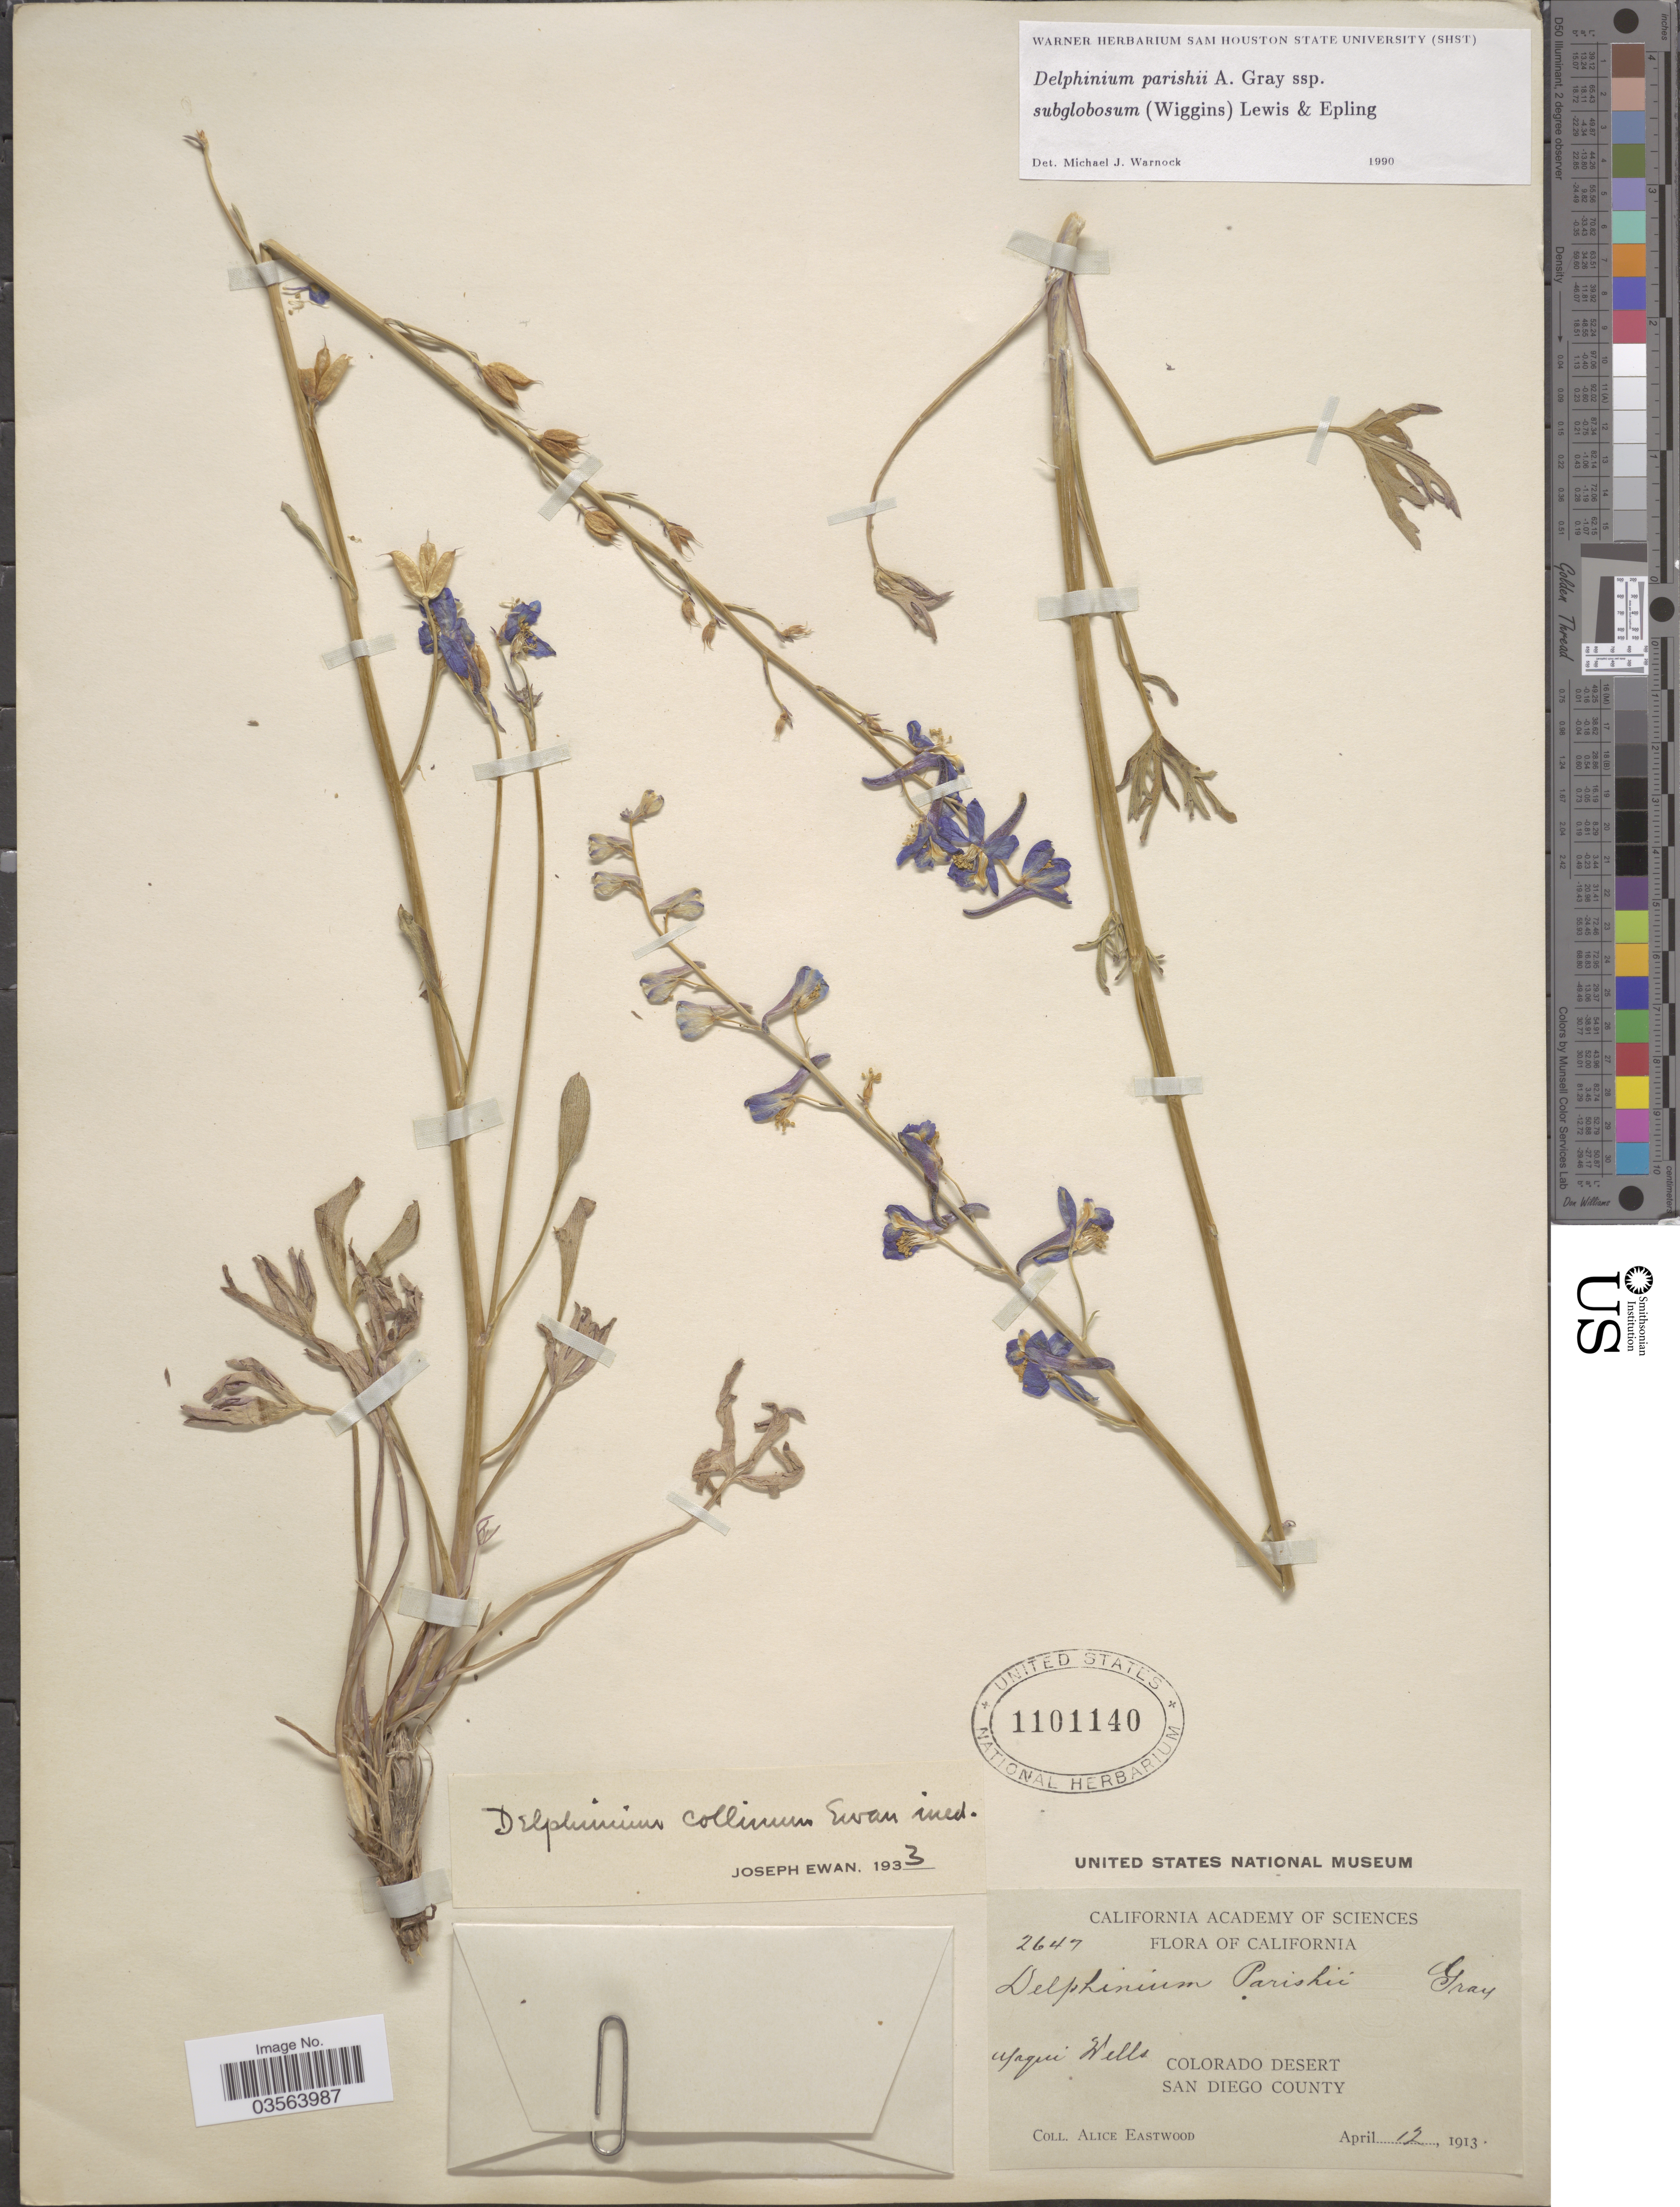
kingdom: Plantae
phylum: Tracheophyta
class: Magnoliopsida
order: Ranunculales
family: Ranunculaceae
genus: Delphinium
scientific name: Delphinium parishii subsp. subglobosum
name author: (Wiggins) F. H. Lewis & Epling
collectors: A. Eastwood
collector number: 2647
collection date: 1913-04-12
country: United States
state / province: California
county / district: San Diego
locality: Yaqui Wells. Colorado Desert. San Diego County.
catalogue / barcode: US 1101140